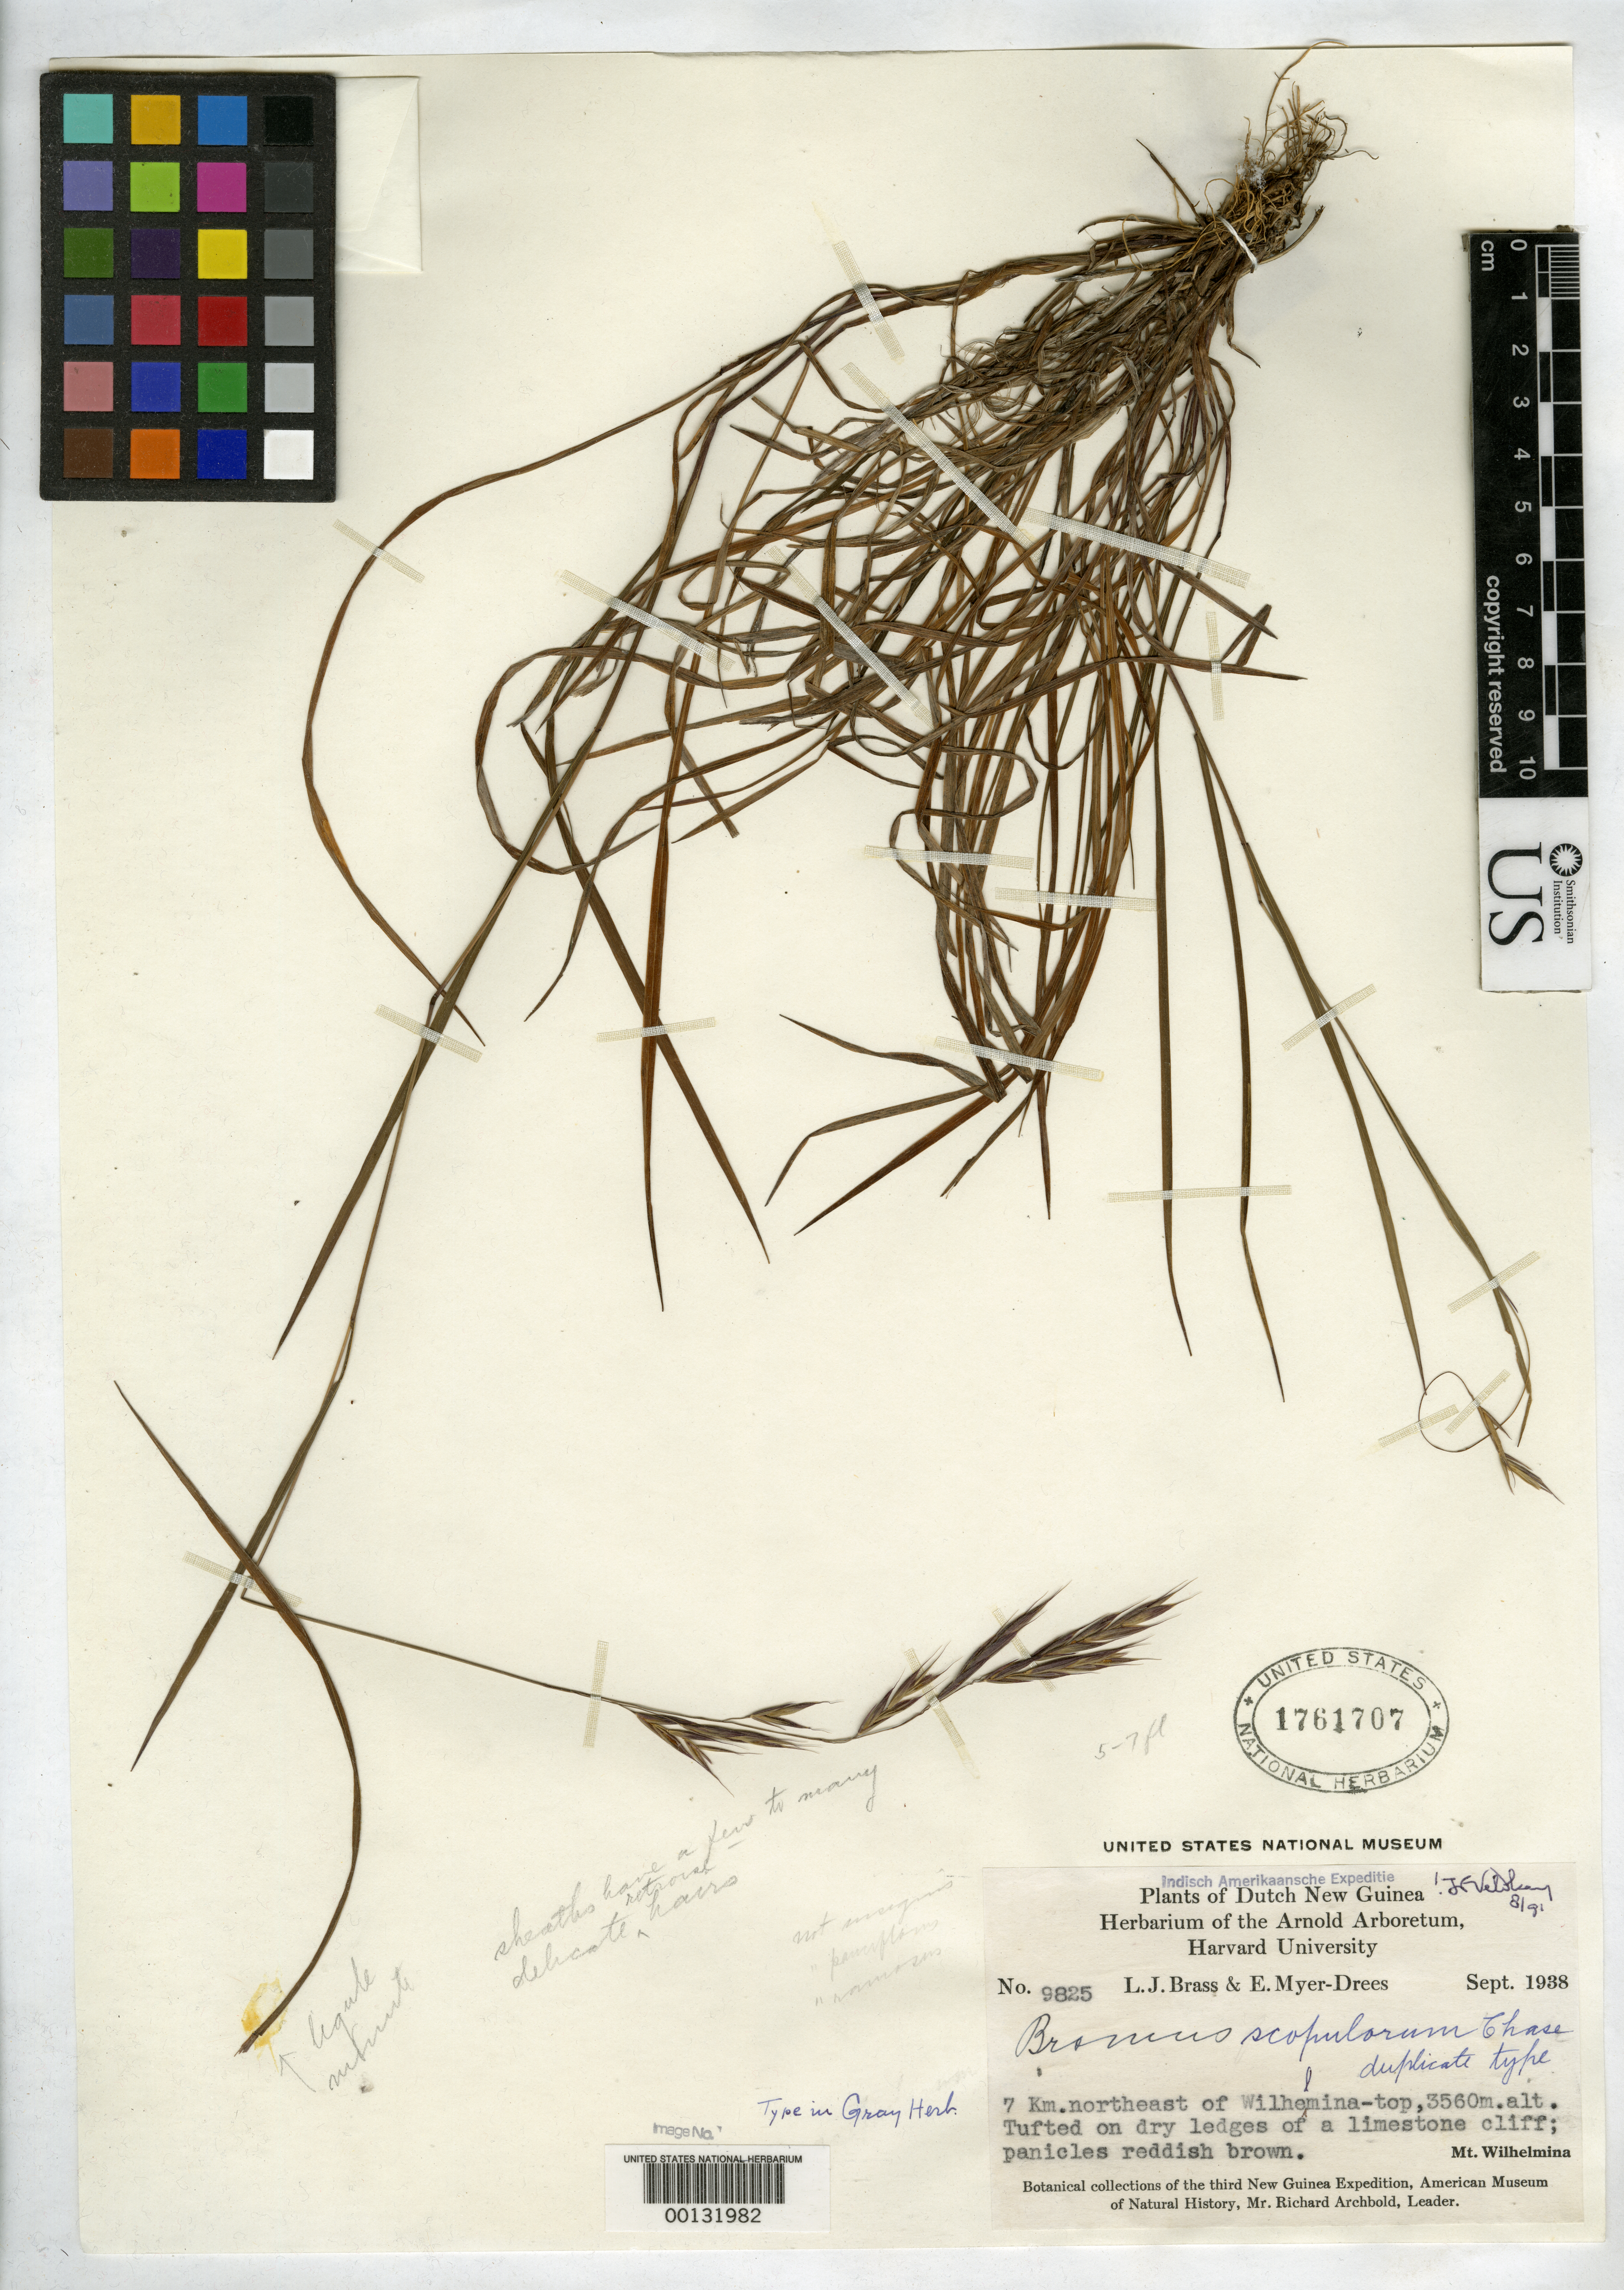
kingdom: Plantae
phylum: Tracheophyta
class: Liliopsida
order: Poales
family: Poaceae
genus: Bromus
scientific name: Bromus scopulorum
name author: Chase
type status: Isotype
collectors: L. J. Brass & E. Myer-Drees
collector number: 9825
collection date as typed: Sep 1938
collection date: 1938-09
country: Indonesia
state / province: Papua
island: New Guinea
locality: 7 km NE of Wilhemina-top Wilhemina Mt. Irian Barat.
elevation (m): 1113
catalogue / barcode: US 1761707